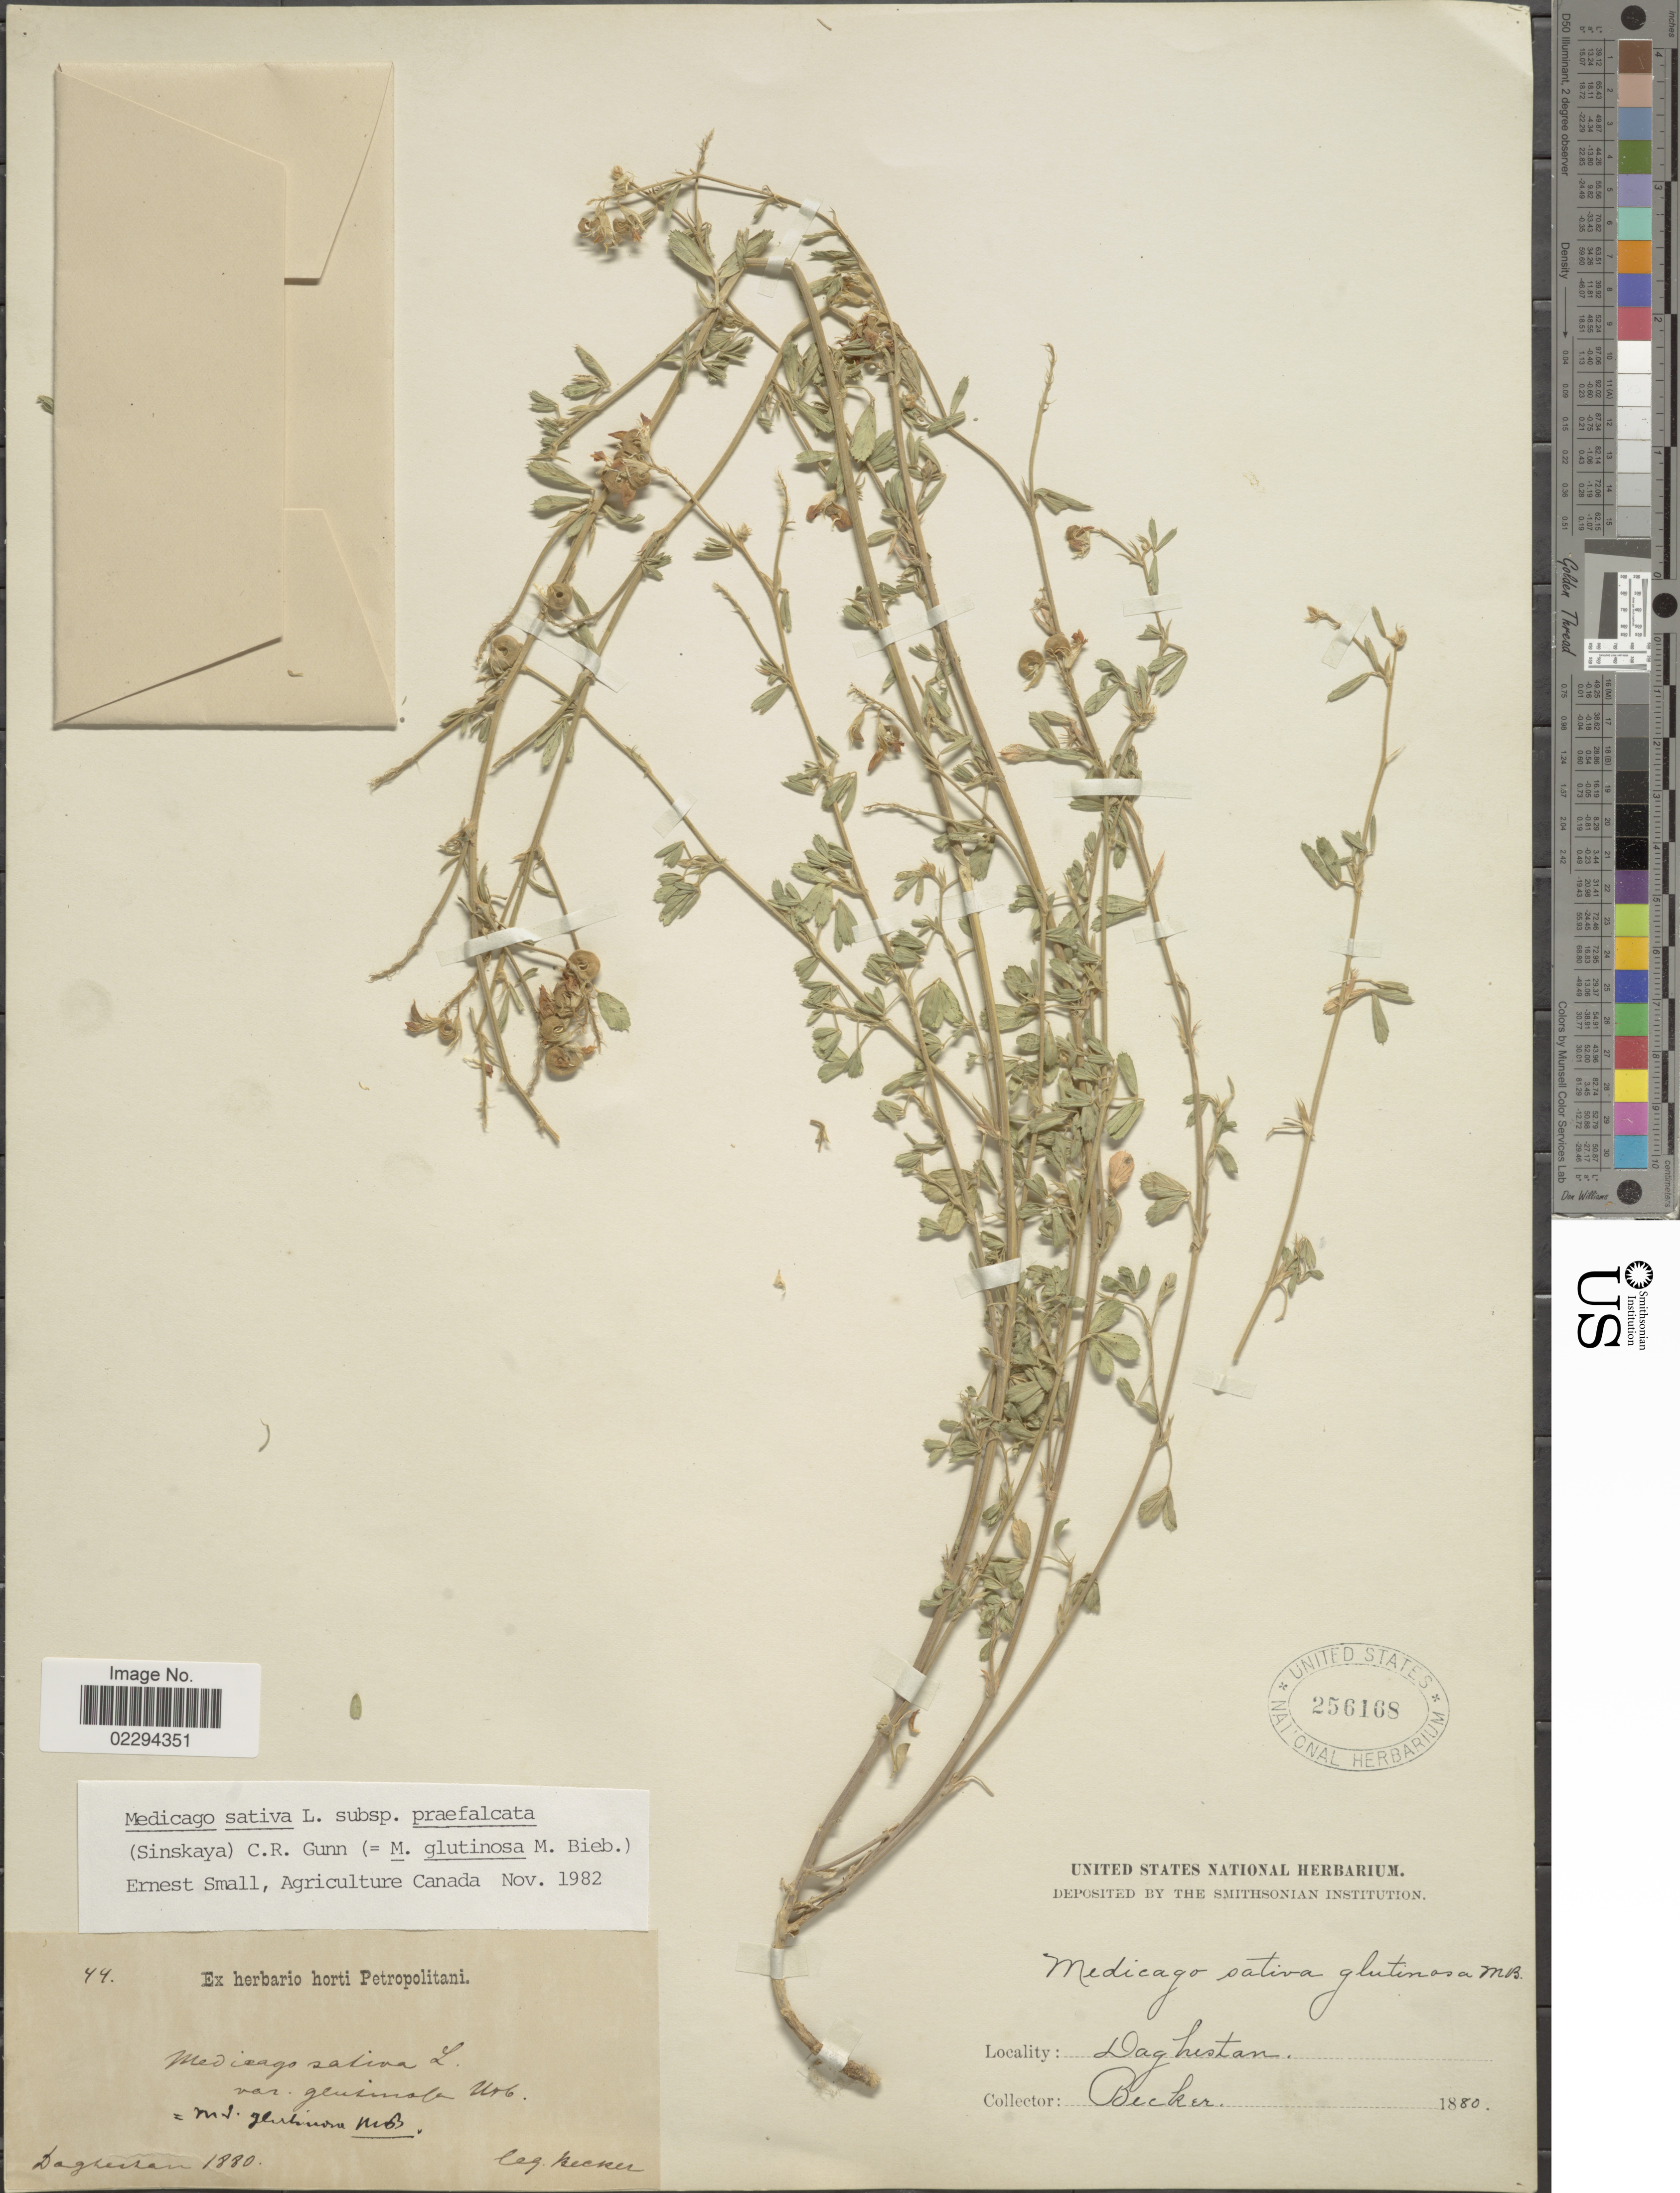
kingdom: Plantae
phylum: Tracheophyta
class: Magnoliopsida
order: Fabales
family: Fabaceae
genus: Medicago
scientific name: Medicago sativa subsp. prefalcata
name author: (Sinskaya) C.R. Gunn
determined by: Small, Ernest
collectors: -. Becker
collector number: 44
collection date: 1880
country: Russian Federation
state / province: Dagestan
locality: Daghestan.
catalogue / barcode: US 256168